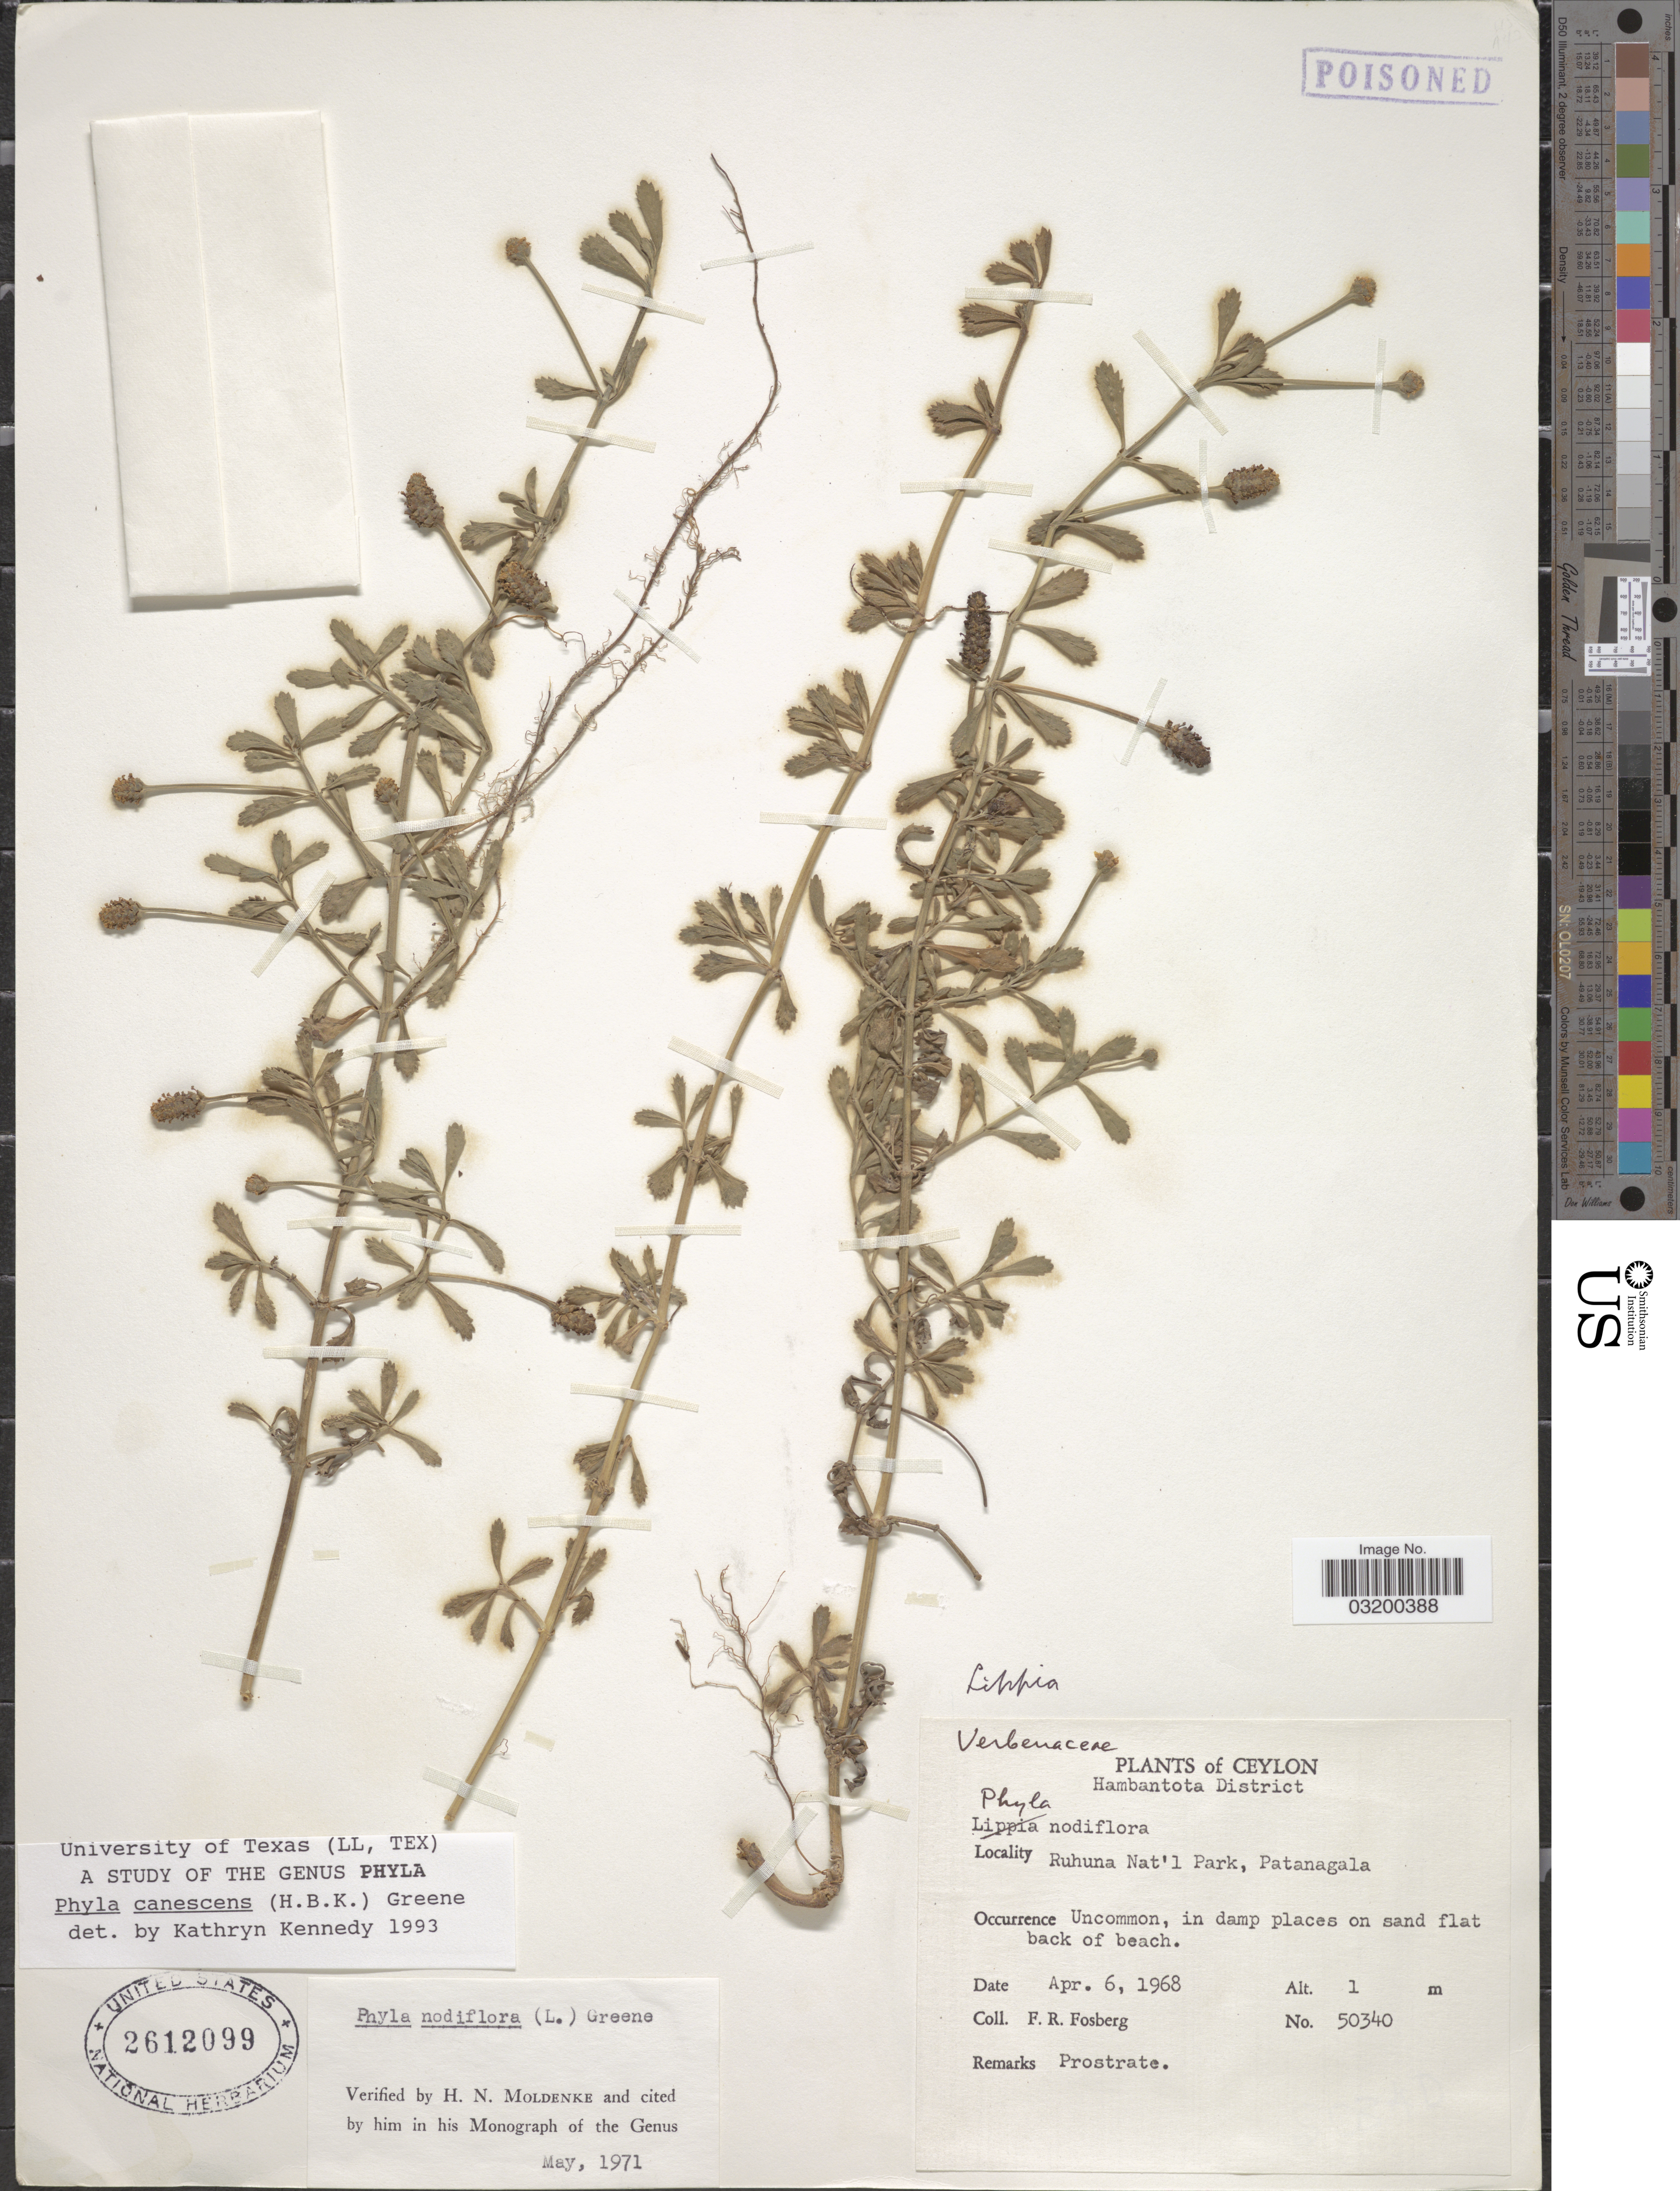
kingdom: Plantae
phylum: Tracheophyta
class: Magnoliopsida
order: Lamiales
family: Verbenaceae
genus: Phyla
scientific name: Phyla canescens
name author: (Kunth) S.W. Greene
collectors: F. R. Fosberg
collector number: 50340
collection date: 1968-04-06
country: Sri Lanka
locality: Ceylon. Hambantota District. Ruhuna Nat'l Park, Patanagala.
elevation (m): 1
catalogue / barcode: US 2612099